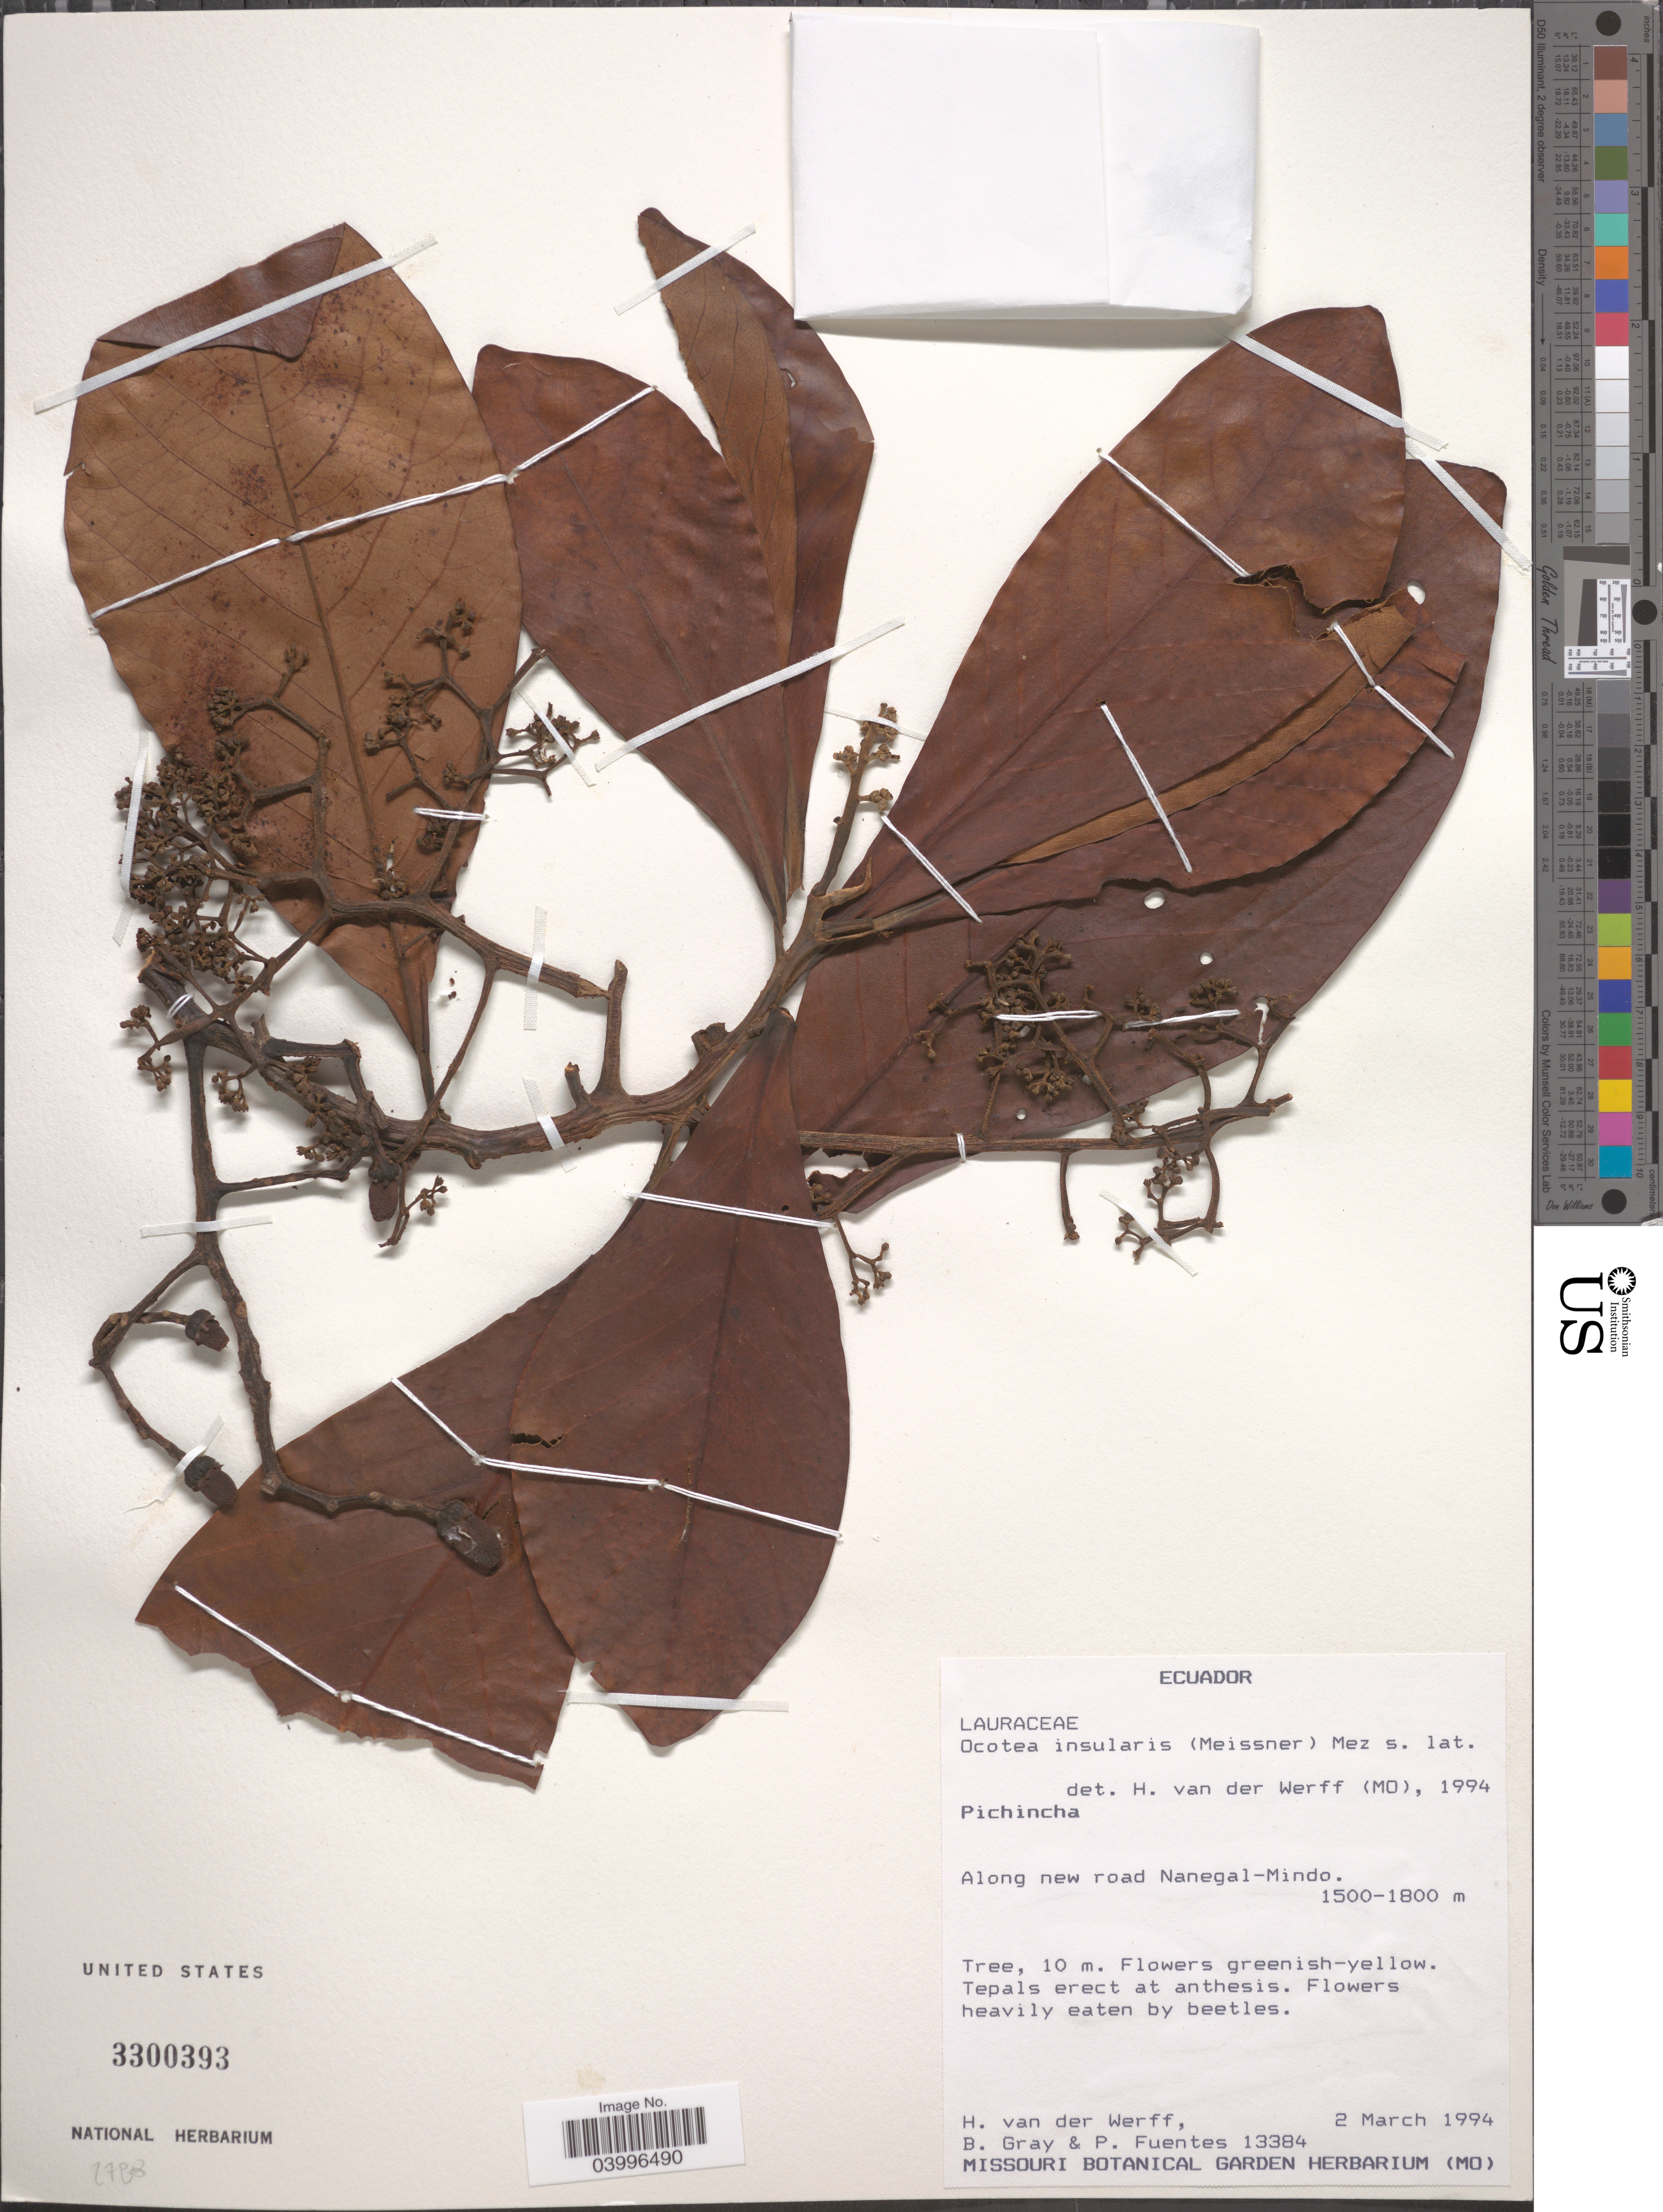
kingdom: Plantae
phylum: Tracheophyta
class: Magnoliopsida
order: Laurales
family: Lauraceae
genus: Ocotea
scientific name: Ocotea insularis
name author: (Meisn.) Mez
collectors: H. van der Werff, B. Gray & P. Fuentes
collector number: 13384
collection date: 1994-03-02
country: Ecuador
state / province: Pichincha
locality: Along new road Nanegal-Mindo.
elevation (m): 1500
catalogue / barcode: US 3300393